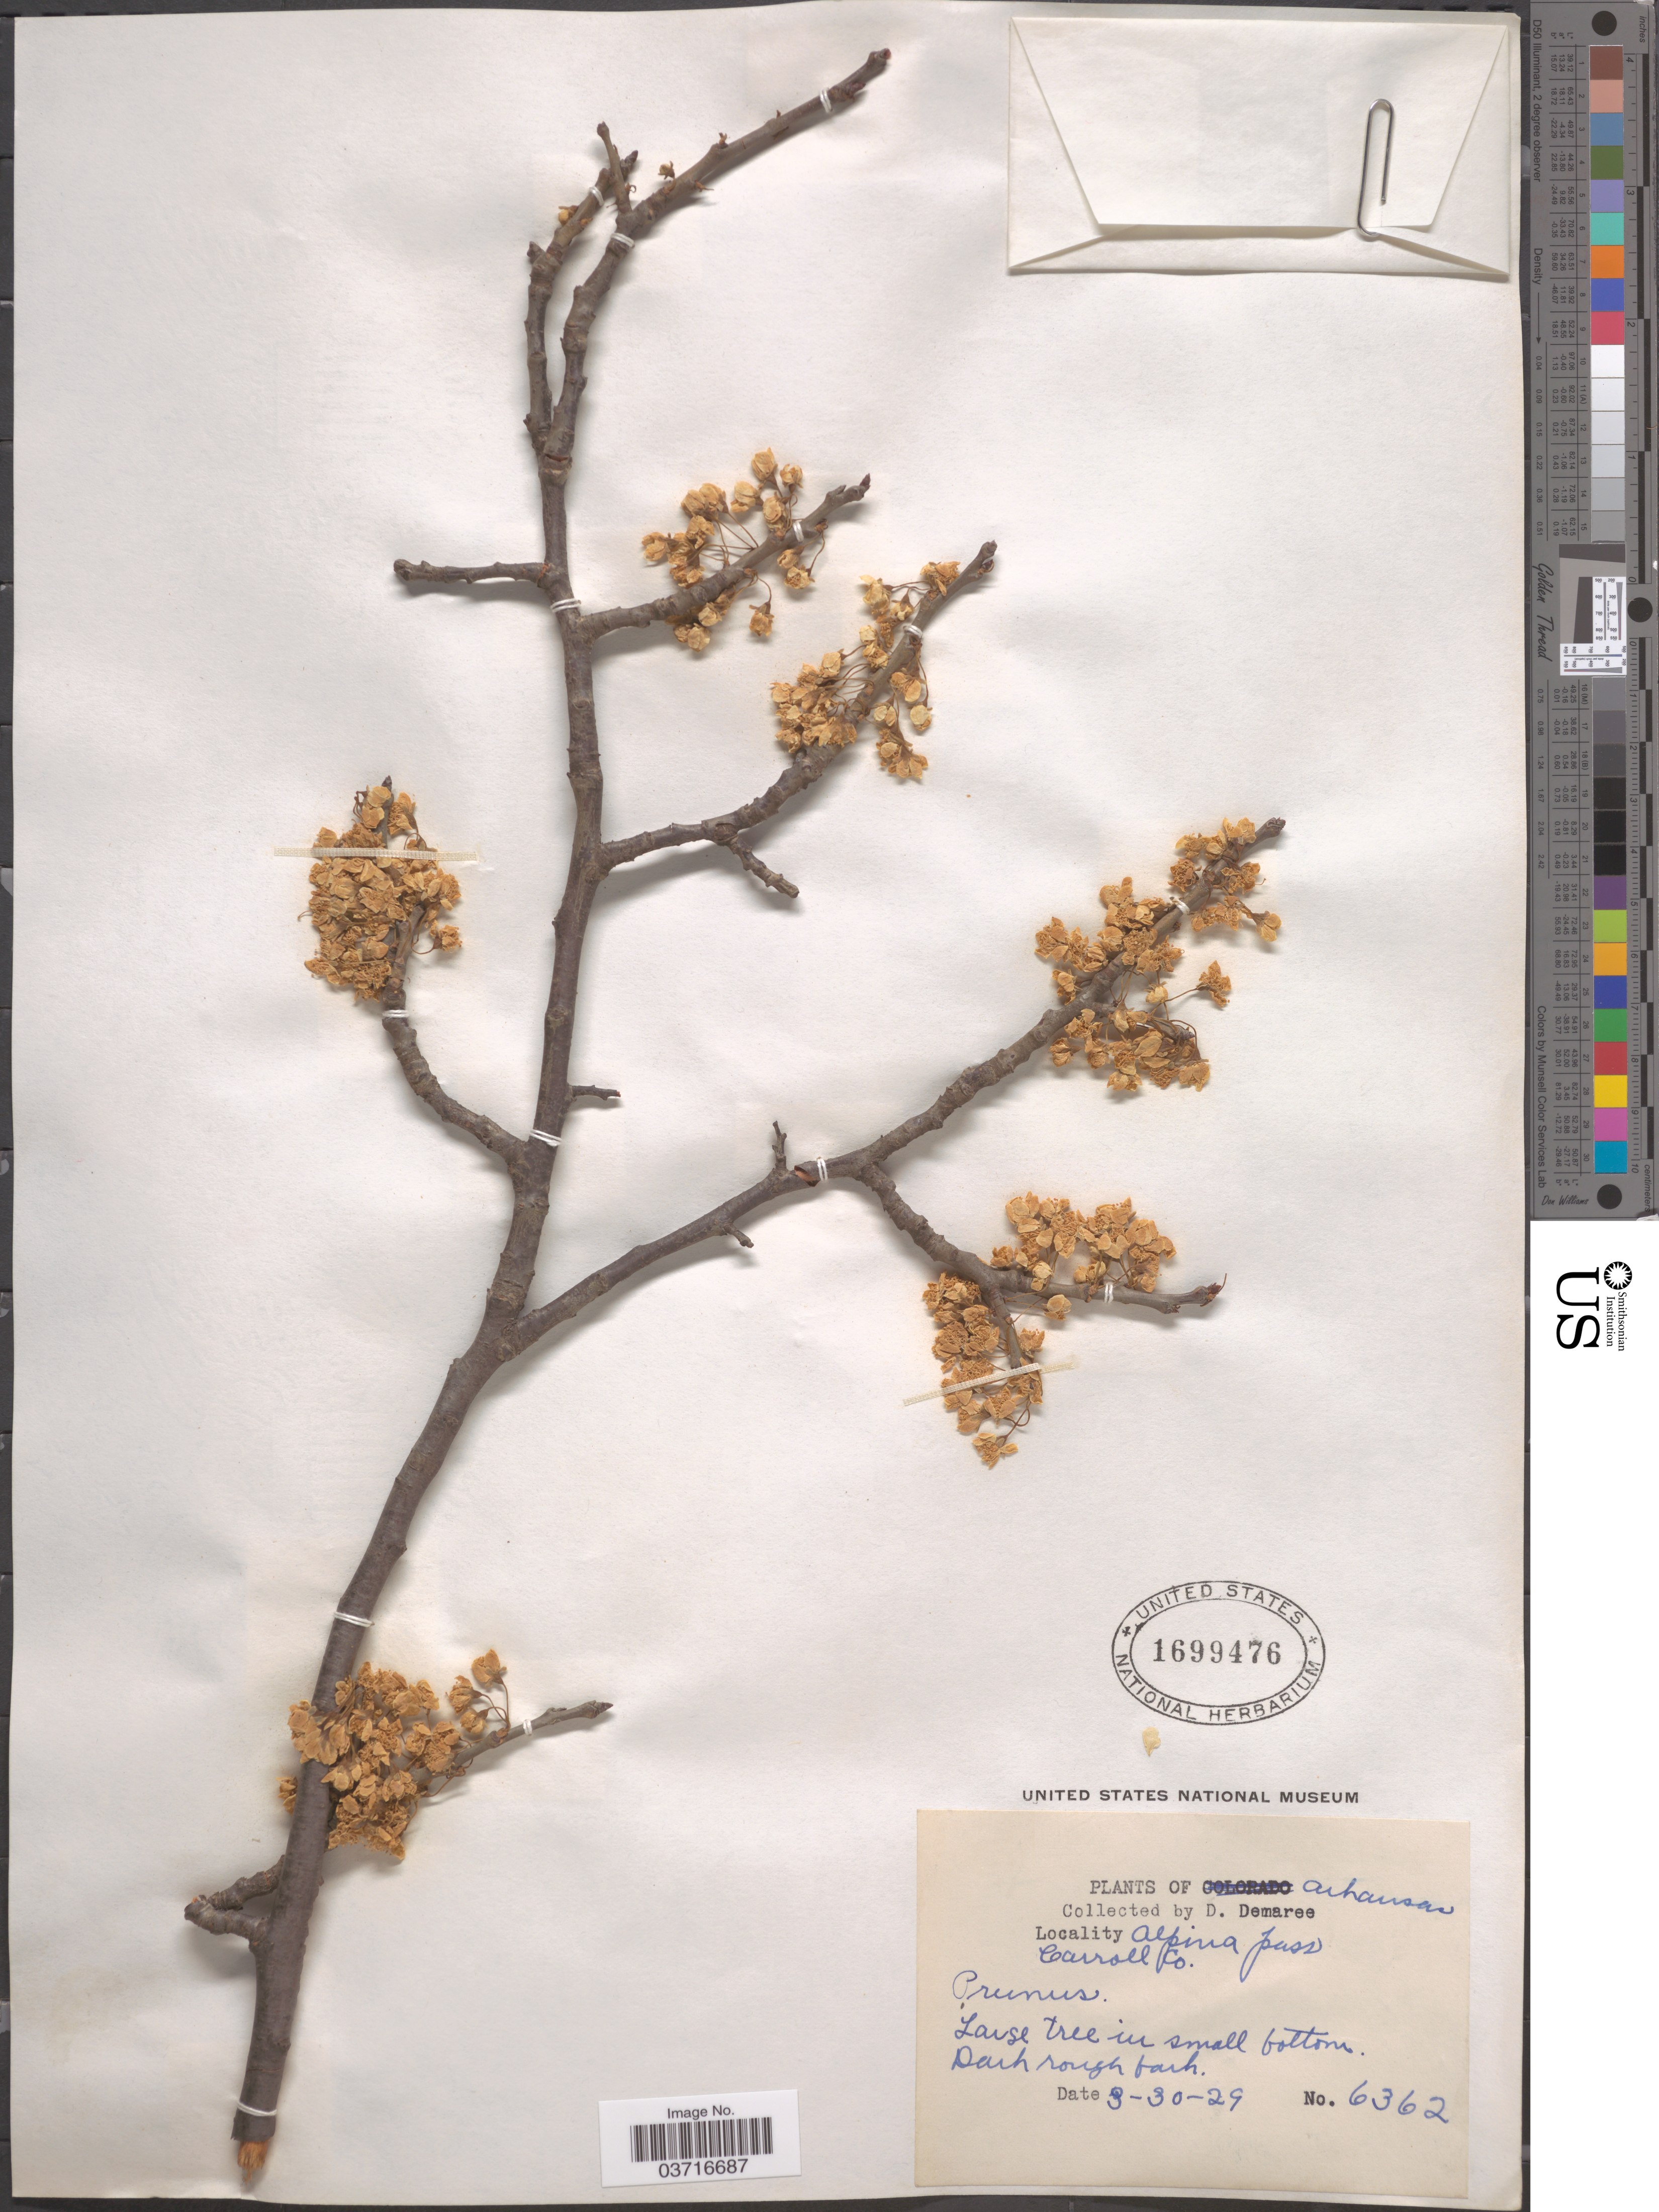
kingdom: Plantae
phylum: Tracheophyta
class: Magnoliopsida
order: Rosales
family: Rosaceae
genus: Prunus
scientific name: Prunus sp.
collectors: D. Demaree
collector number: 6362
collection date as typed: Transcribed d/m/y: 30/3/29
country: United States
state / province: Arkansas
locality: Alpina Pass. Carroll Co.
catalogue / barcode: US 1699476